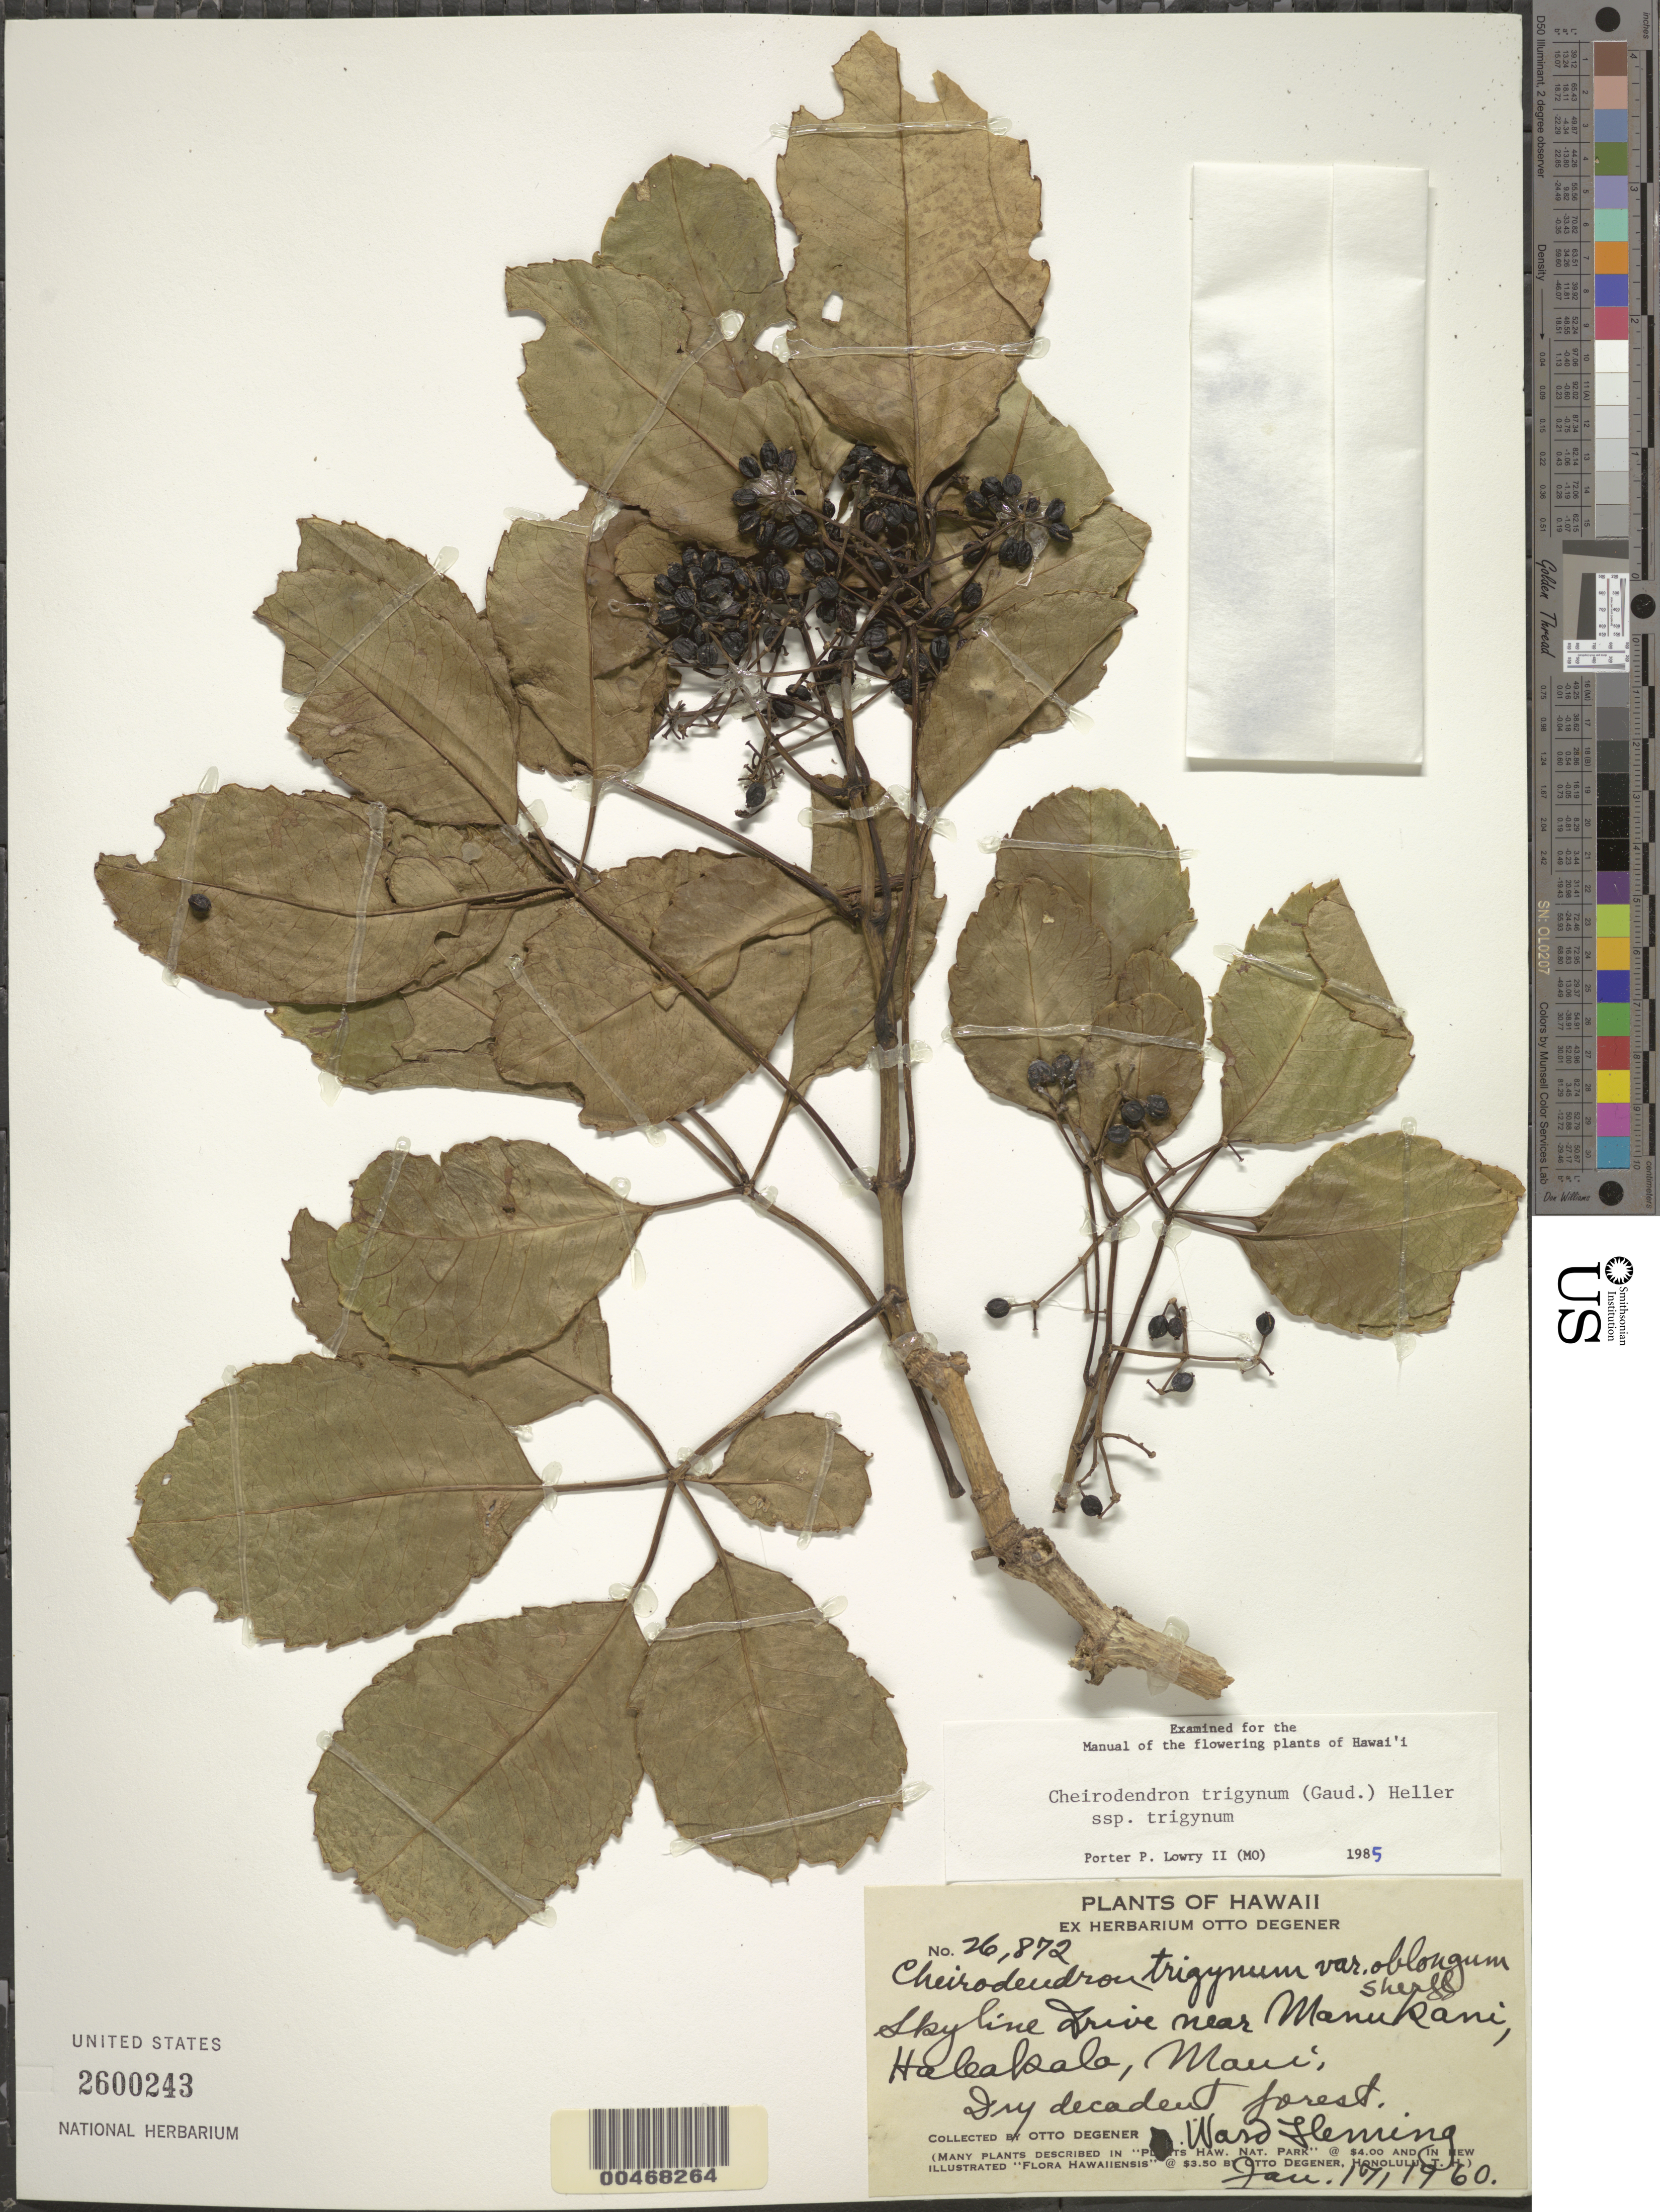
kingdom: Plantae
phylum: Tracheophyta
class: Magnoliopsida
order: Apiales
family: Araliaceae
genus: Cheirodendron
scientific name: Cheirodendron trigynum subsp. trigynum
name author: (Gaudich.) A. Heller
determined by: Lowry, P. P., (MO), Missouri Botanical Garden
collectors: O. Degener & W. Fleming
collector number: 26872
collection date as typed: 17 Jan 1960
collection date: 1960-01-17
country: United States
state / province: Hawaii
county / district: Maui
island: Maui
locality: Skyline Drive near Manukani, Haleakala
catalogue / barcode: US 2600243